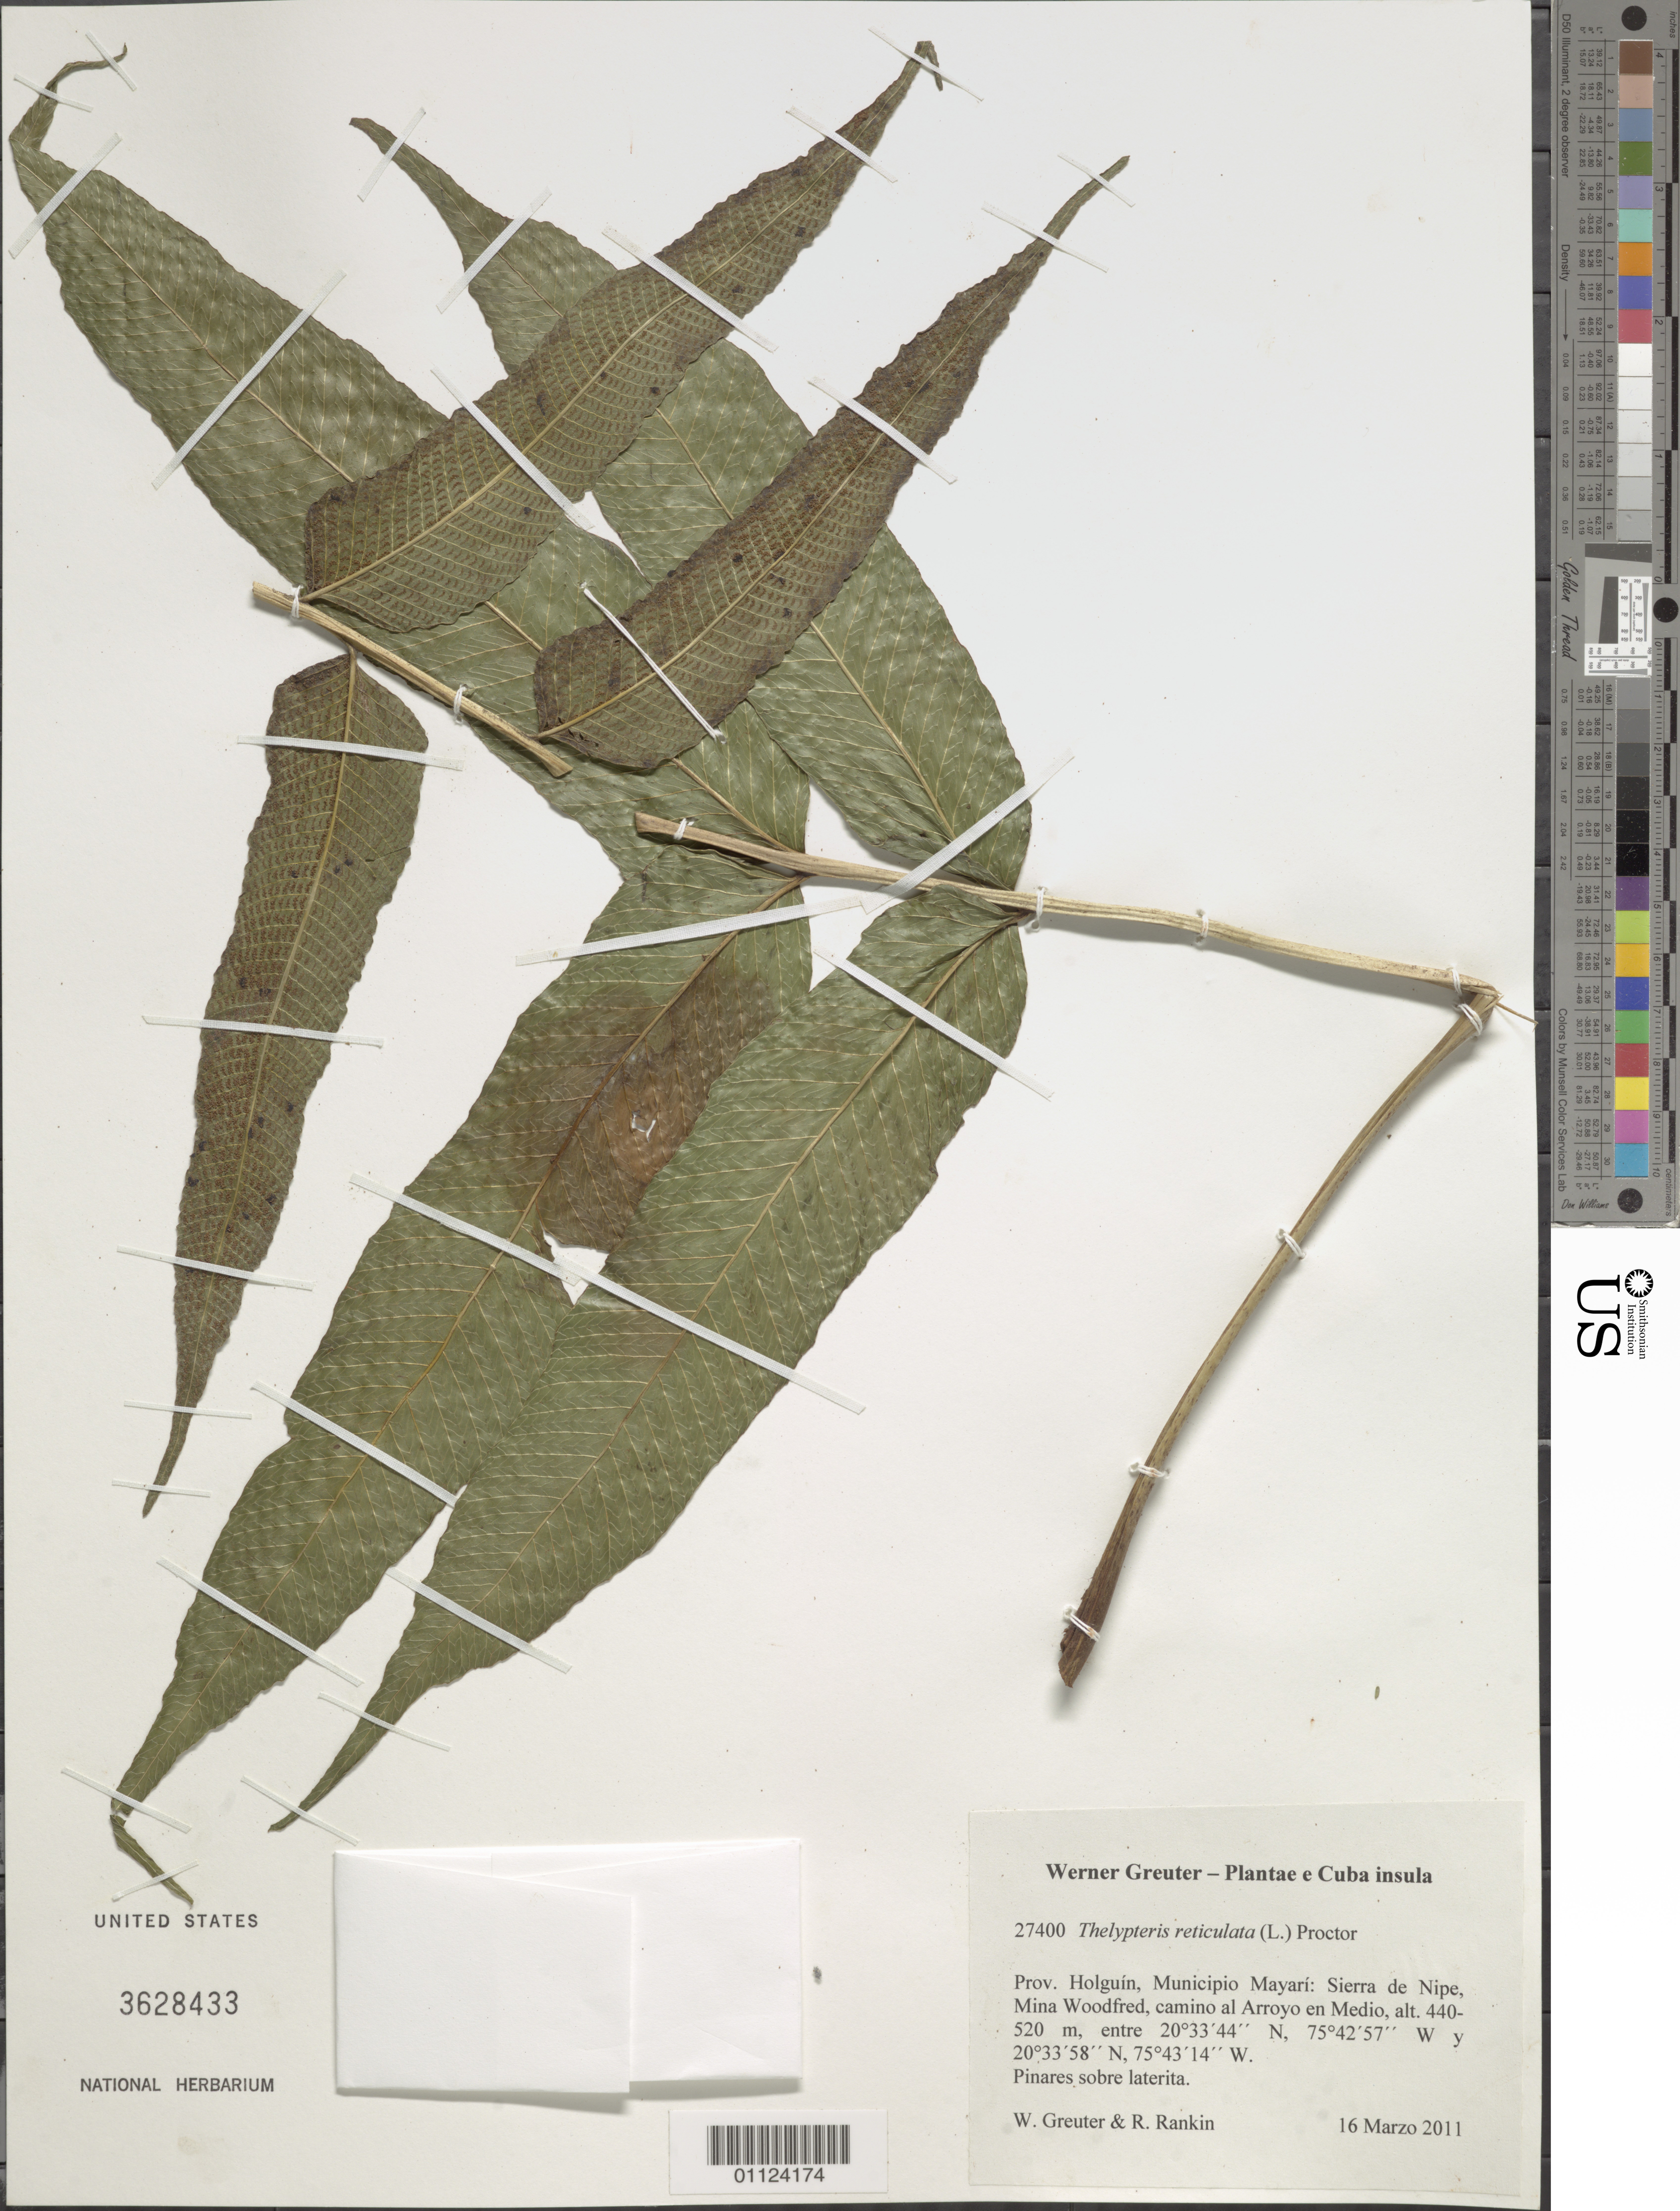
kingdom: Plantae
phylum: Tracheophyta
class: Polypodiopsida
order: Polypodiales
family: Thelypteridaceae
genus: Meniscium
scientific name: Meniscium reticulatum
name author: (L.) Sw.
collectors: W. Greuter & R. Rankin Rodriguez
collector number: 27400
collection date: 2011-03-16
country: Cuba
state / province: Holguín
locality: Municipio Mayarí: Sierra de Nipe, Mina Woodfred, camino al Arroyo en Medio.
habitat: Pinares sobre laterita.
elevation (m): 440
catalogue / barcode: US 3628433